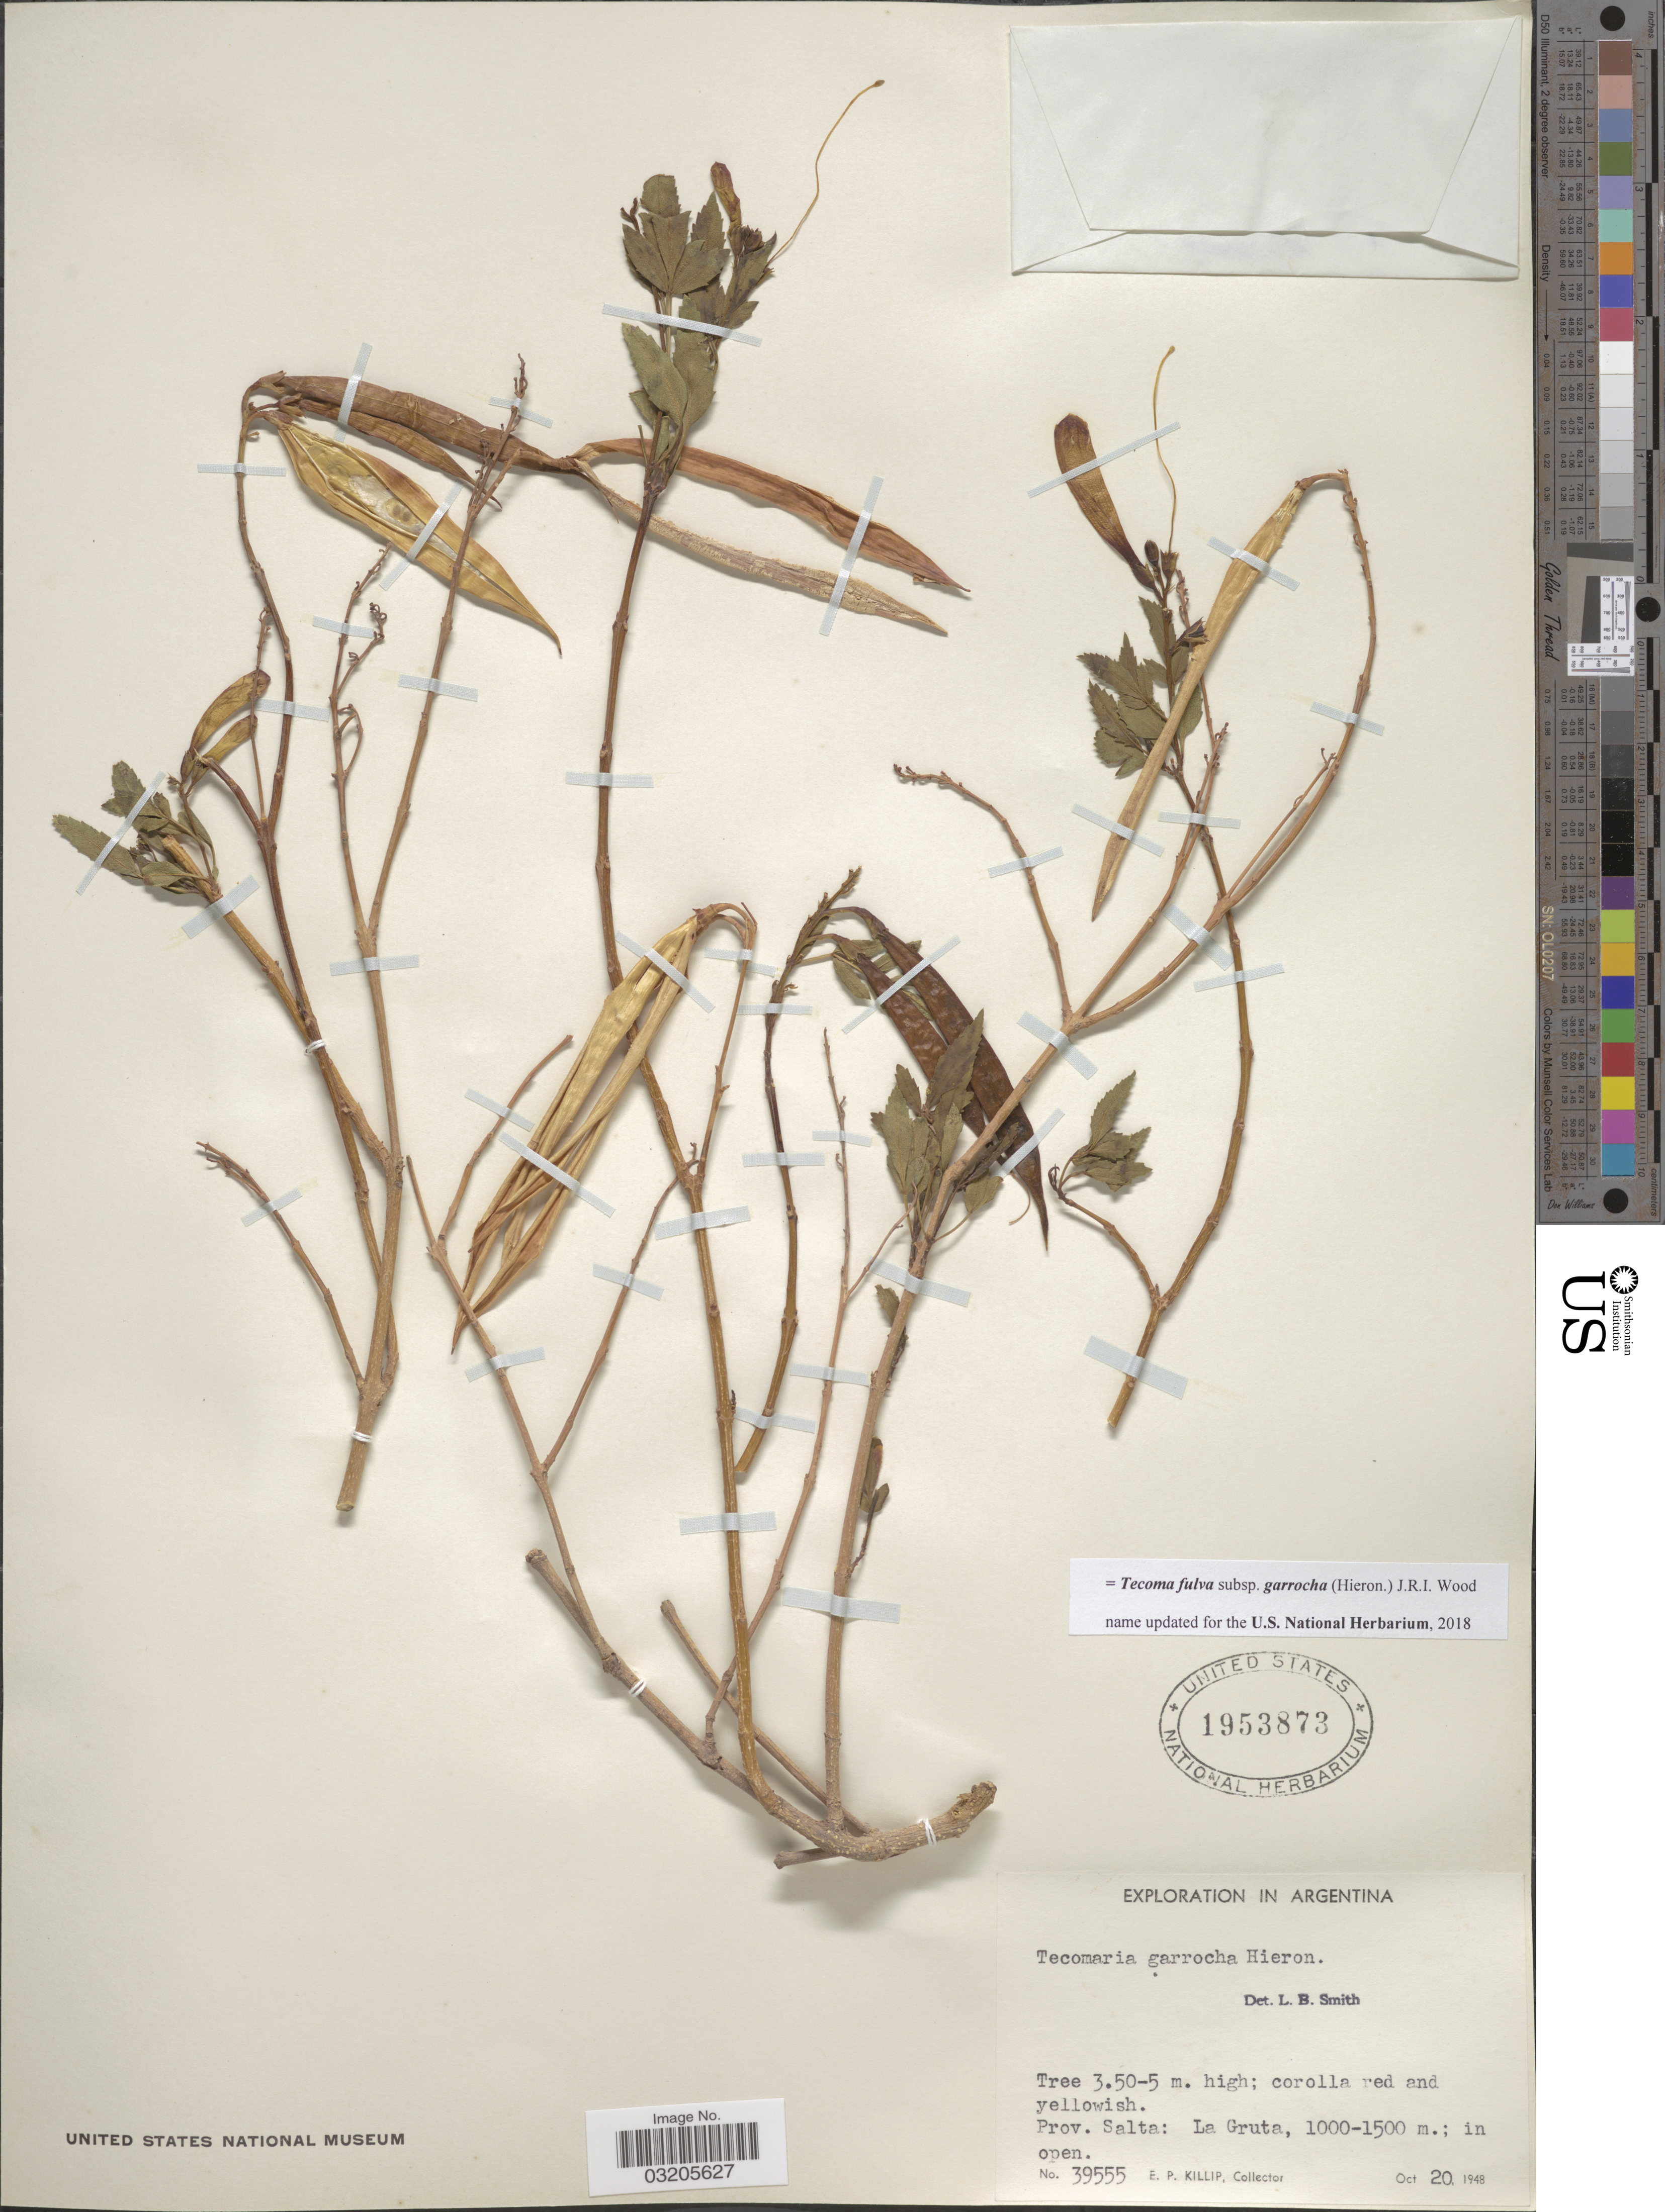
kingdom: Plantae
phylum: Tracheophyta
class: Magnoliopsida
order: Lamiales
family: Bignoniaceae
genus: Tecoma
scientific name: Tecoma stans subsp. garrocha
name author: J.R.I. Wood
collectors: E. P. Killip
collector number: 39555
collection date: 1948-10-20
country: Argentina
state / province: Salta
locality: La Gruta.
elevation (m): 1000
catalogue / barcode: US 1953873